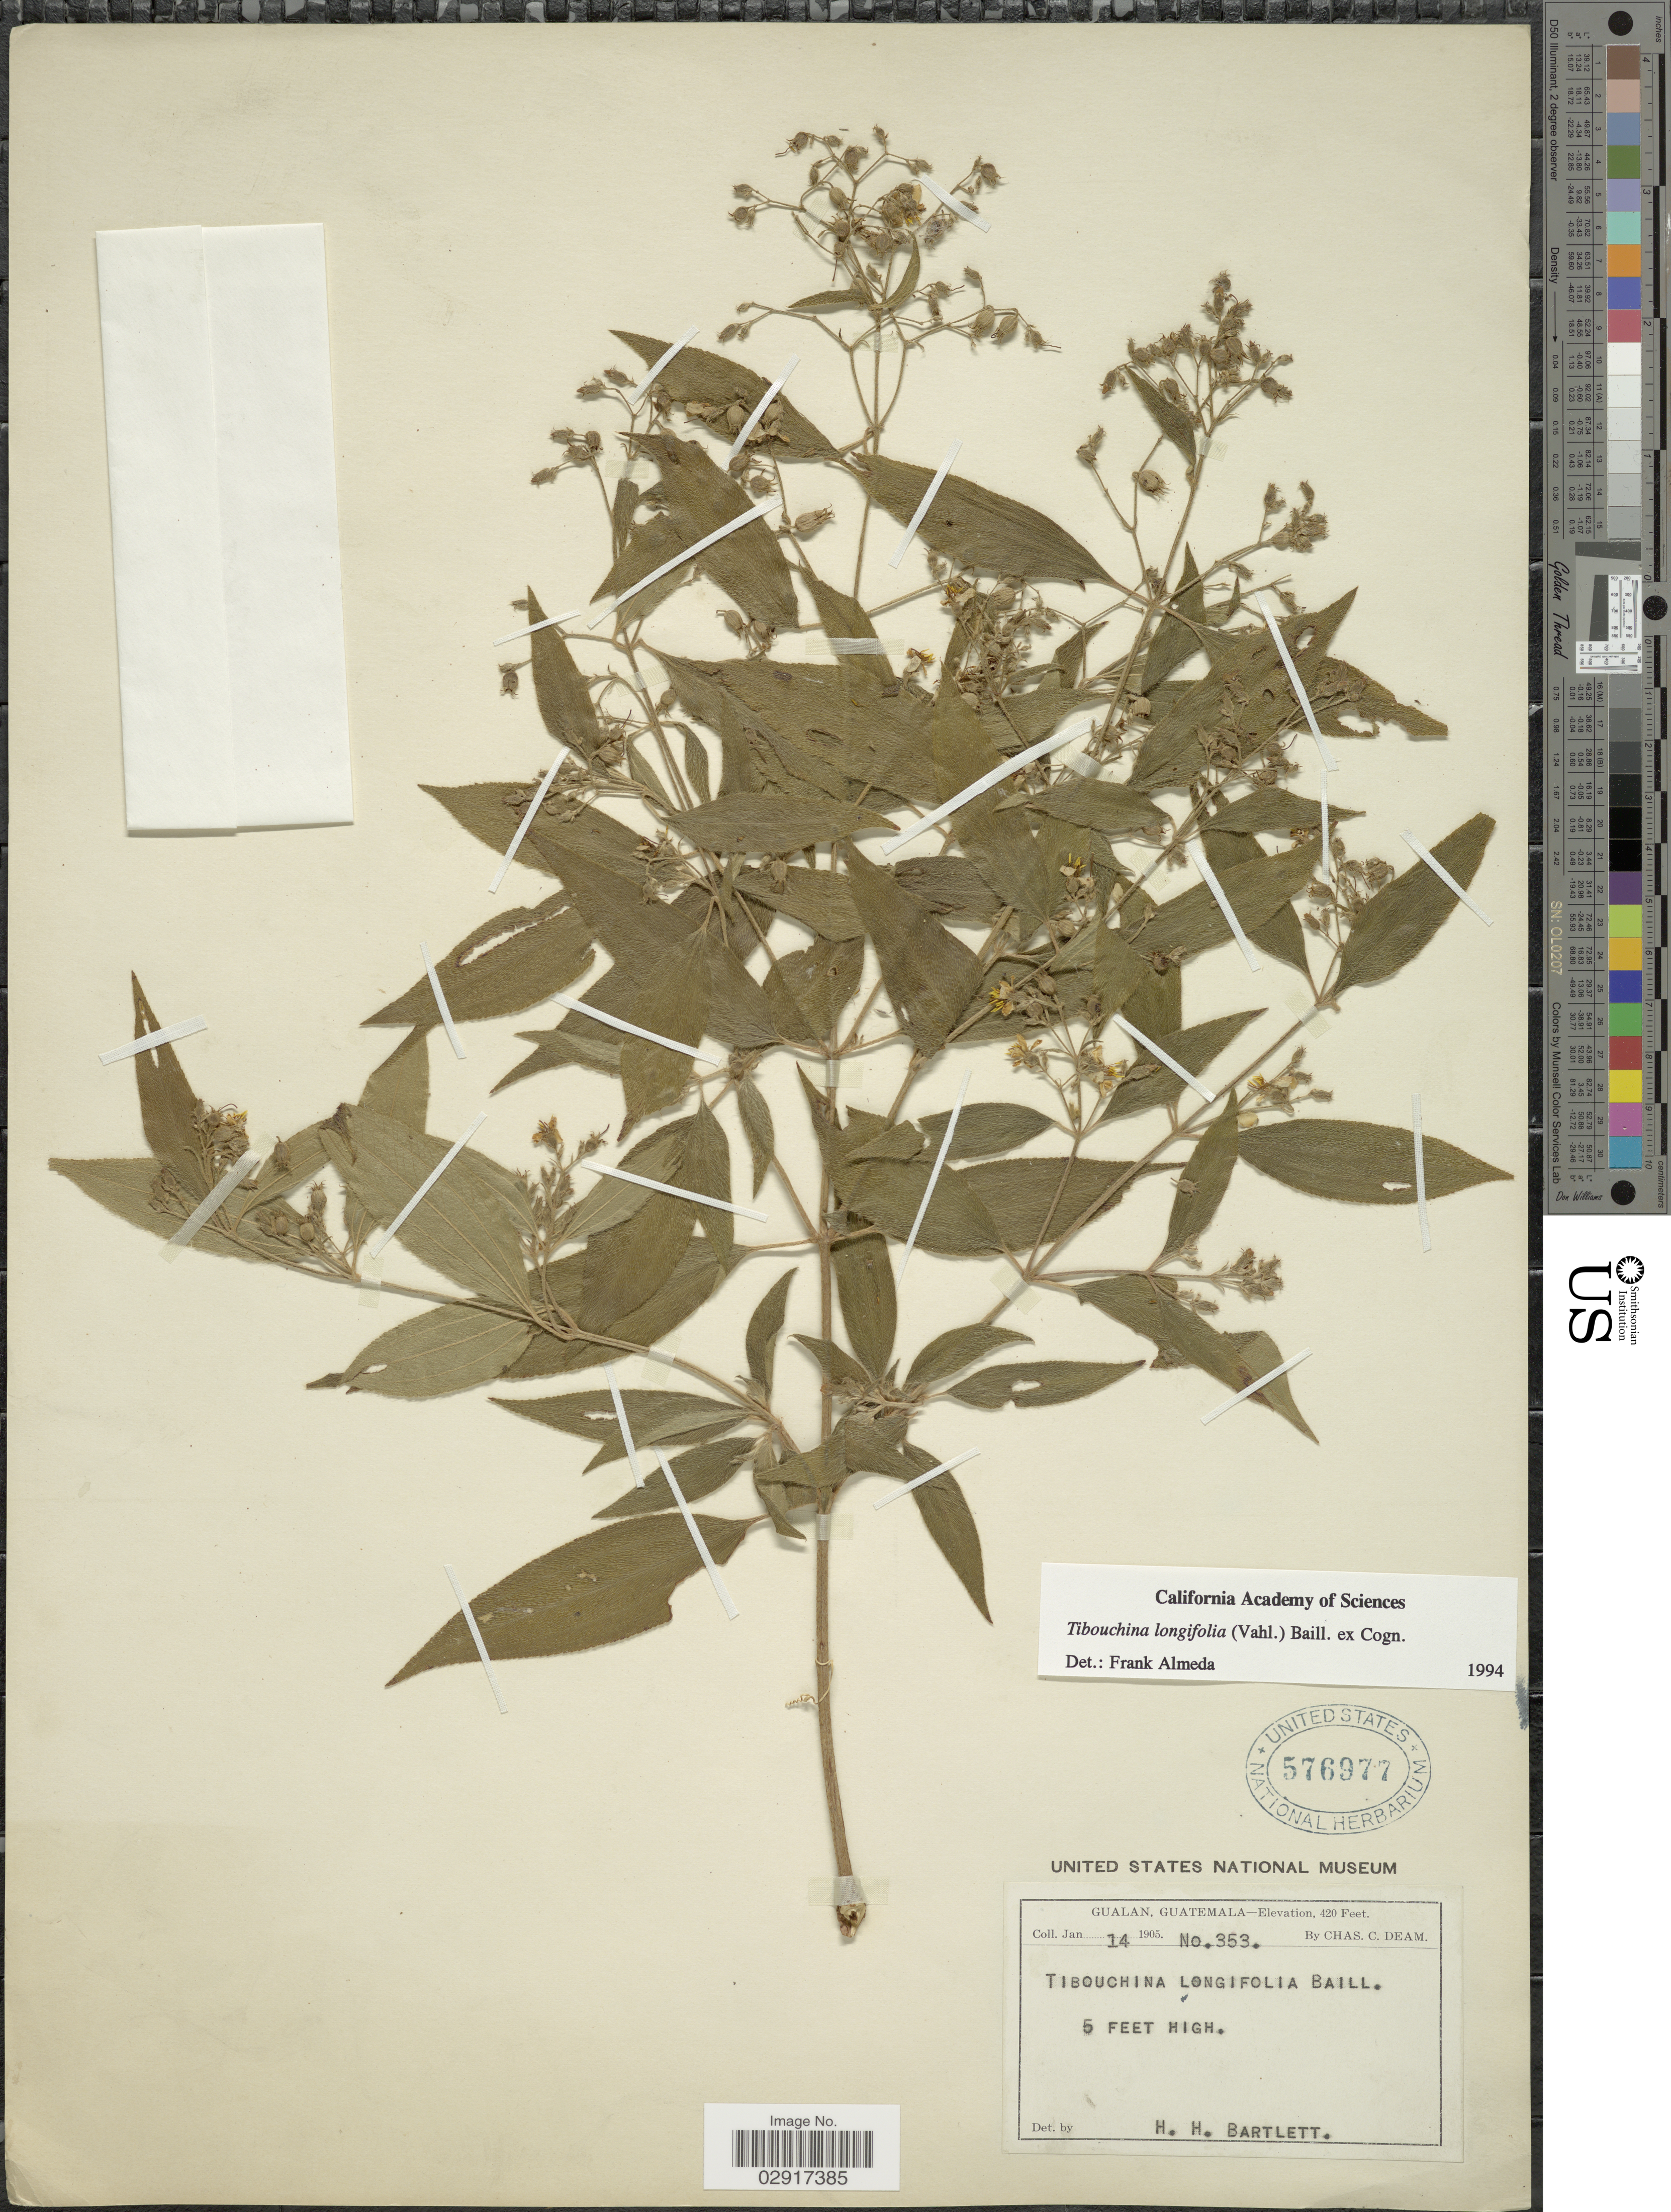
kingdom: Plantae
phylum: Tracheophyta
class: Magnoliopsida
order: Myrtales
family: Melastomataceae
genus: Chaetogastra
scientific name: Chaetogastra longifolia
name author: (Vahl) DC.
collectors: C. C. Deam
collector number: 353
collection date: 1905-01-14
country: Guatemala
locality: Gualan.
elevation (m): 128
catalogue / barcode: US 576977